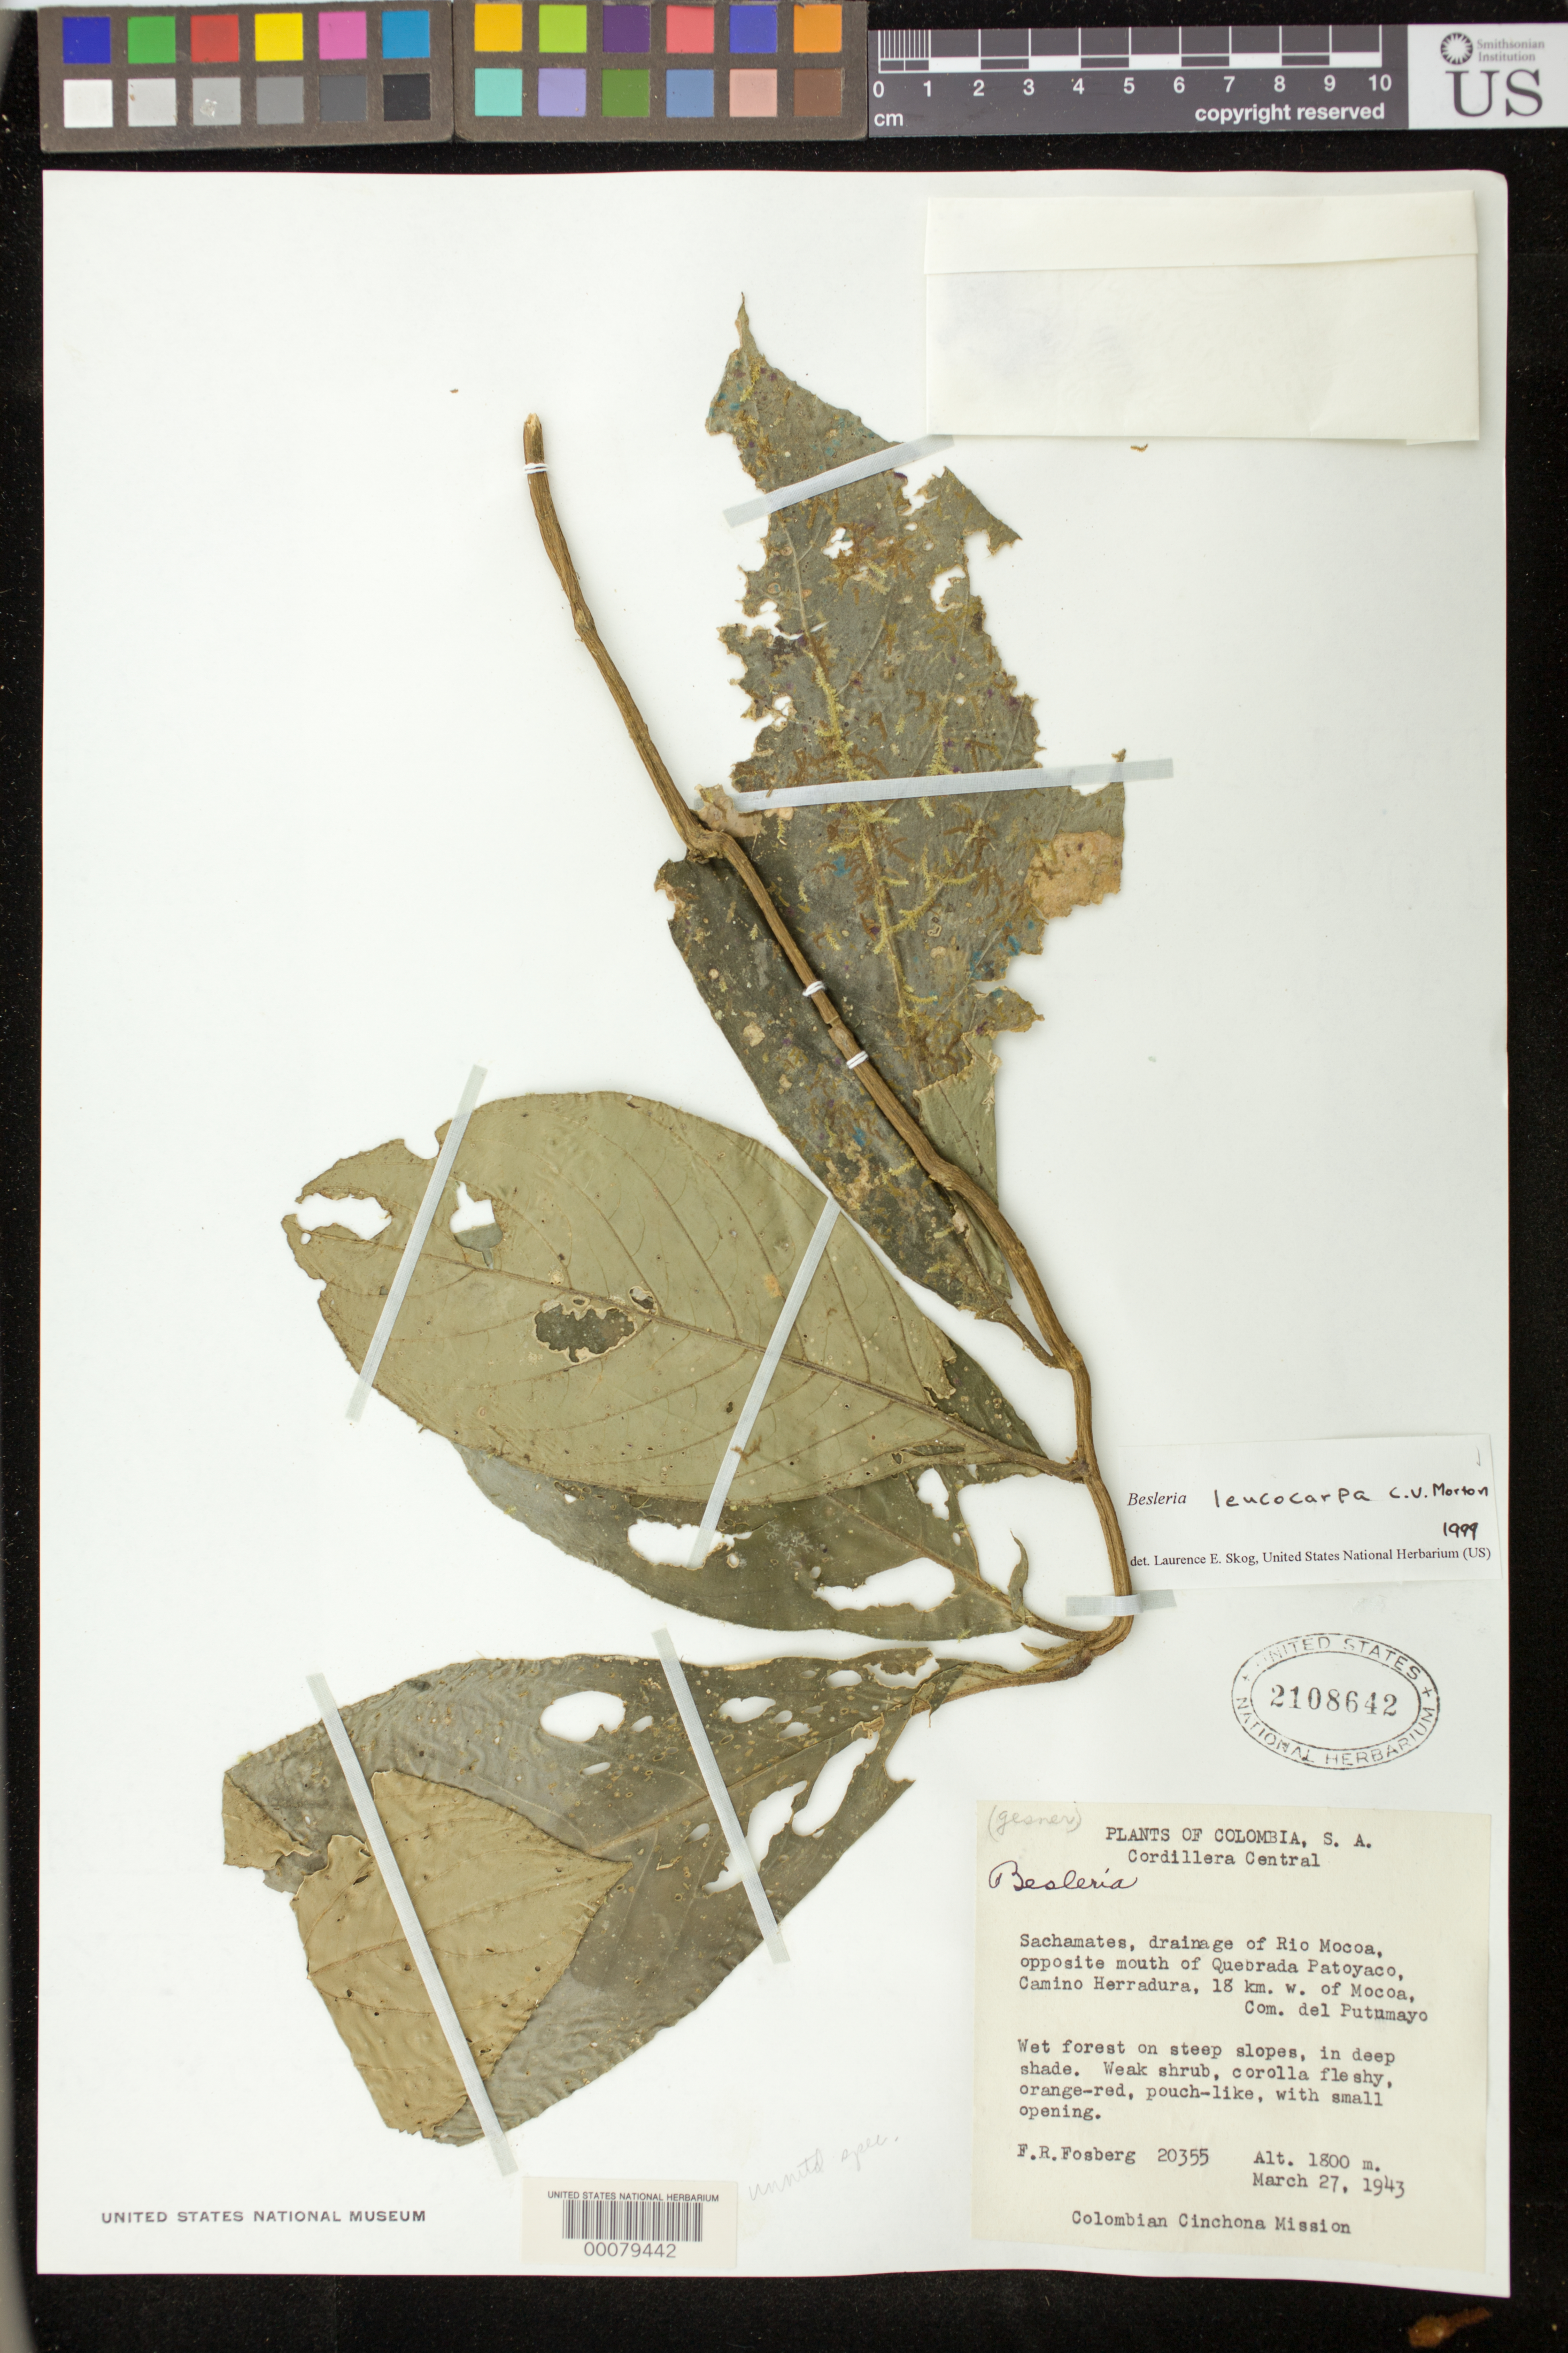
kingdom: Plantae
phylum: Tracheophyta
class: Magnoliopsida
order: Lamiales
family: Gesneriaceae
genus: Besleria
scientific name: Besleria leucocarpa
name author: C.V. Morton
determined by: Skog, Laurence E.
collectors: F. R. Fosberg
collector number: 20355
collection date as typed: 27 Mar 1943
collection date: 1943-03-27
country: Colombia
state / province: Putumayo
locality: Cordillera Central, Sachamates, drainage of Rio Mocoa, opposite mouth of Quebrada Patoyaco, Camino Herradura, 18 km W of Mocoa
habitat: Wet forest on steep slopes, in deep shade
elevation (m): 1800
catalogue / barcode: US 2108642